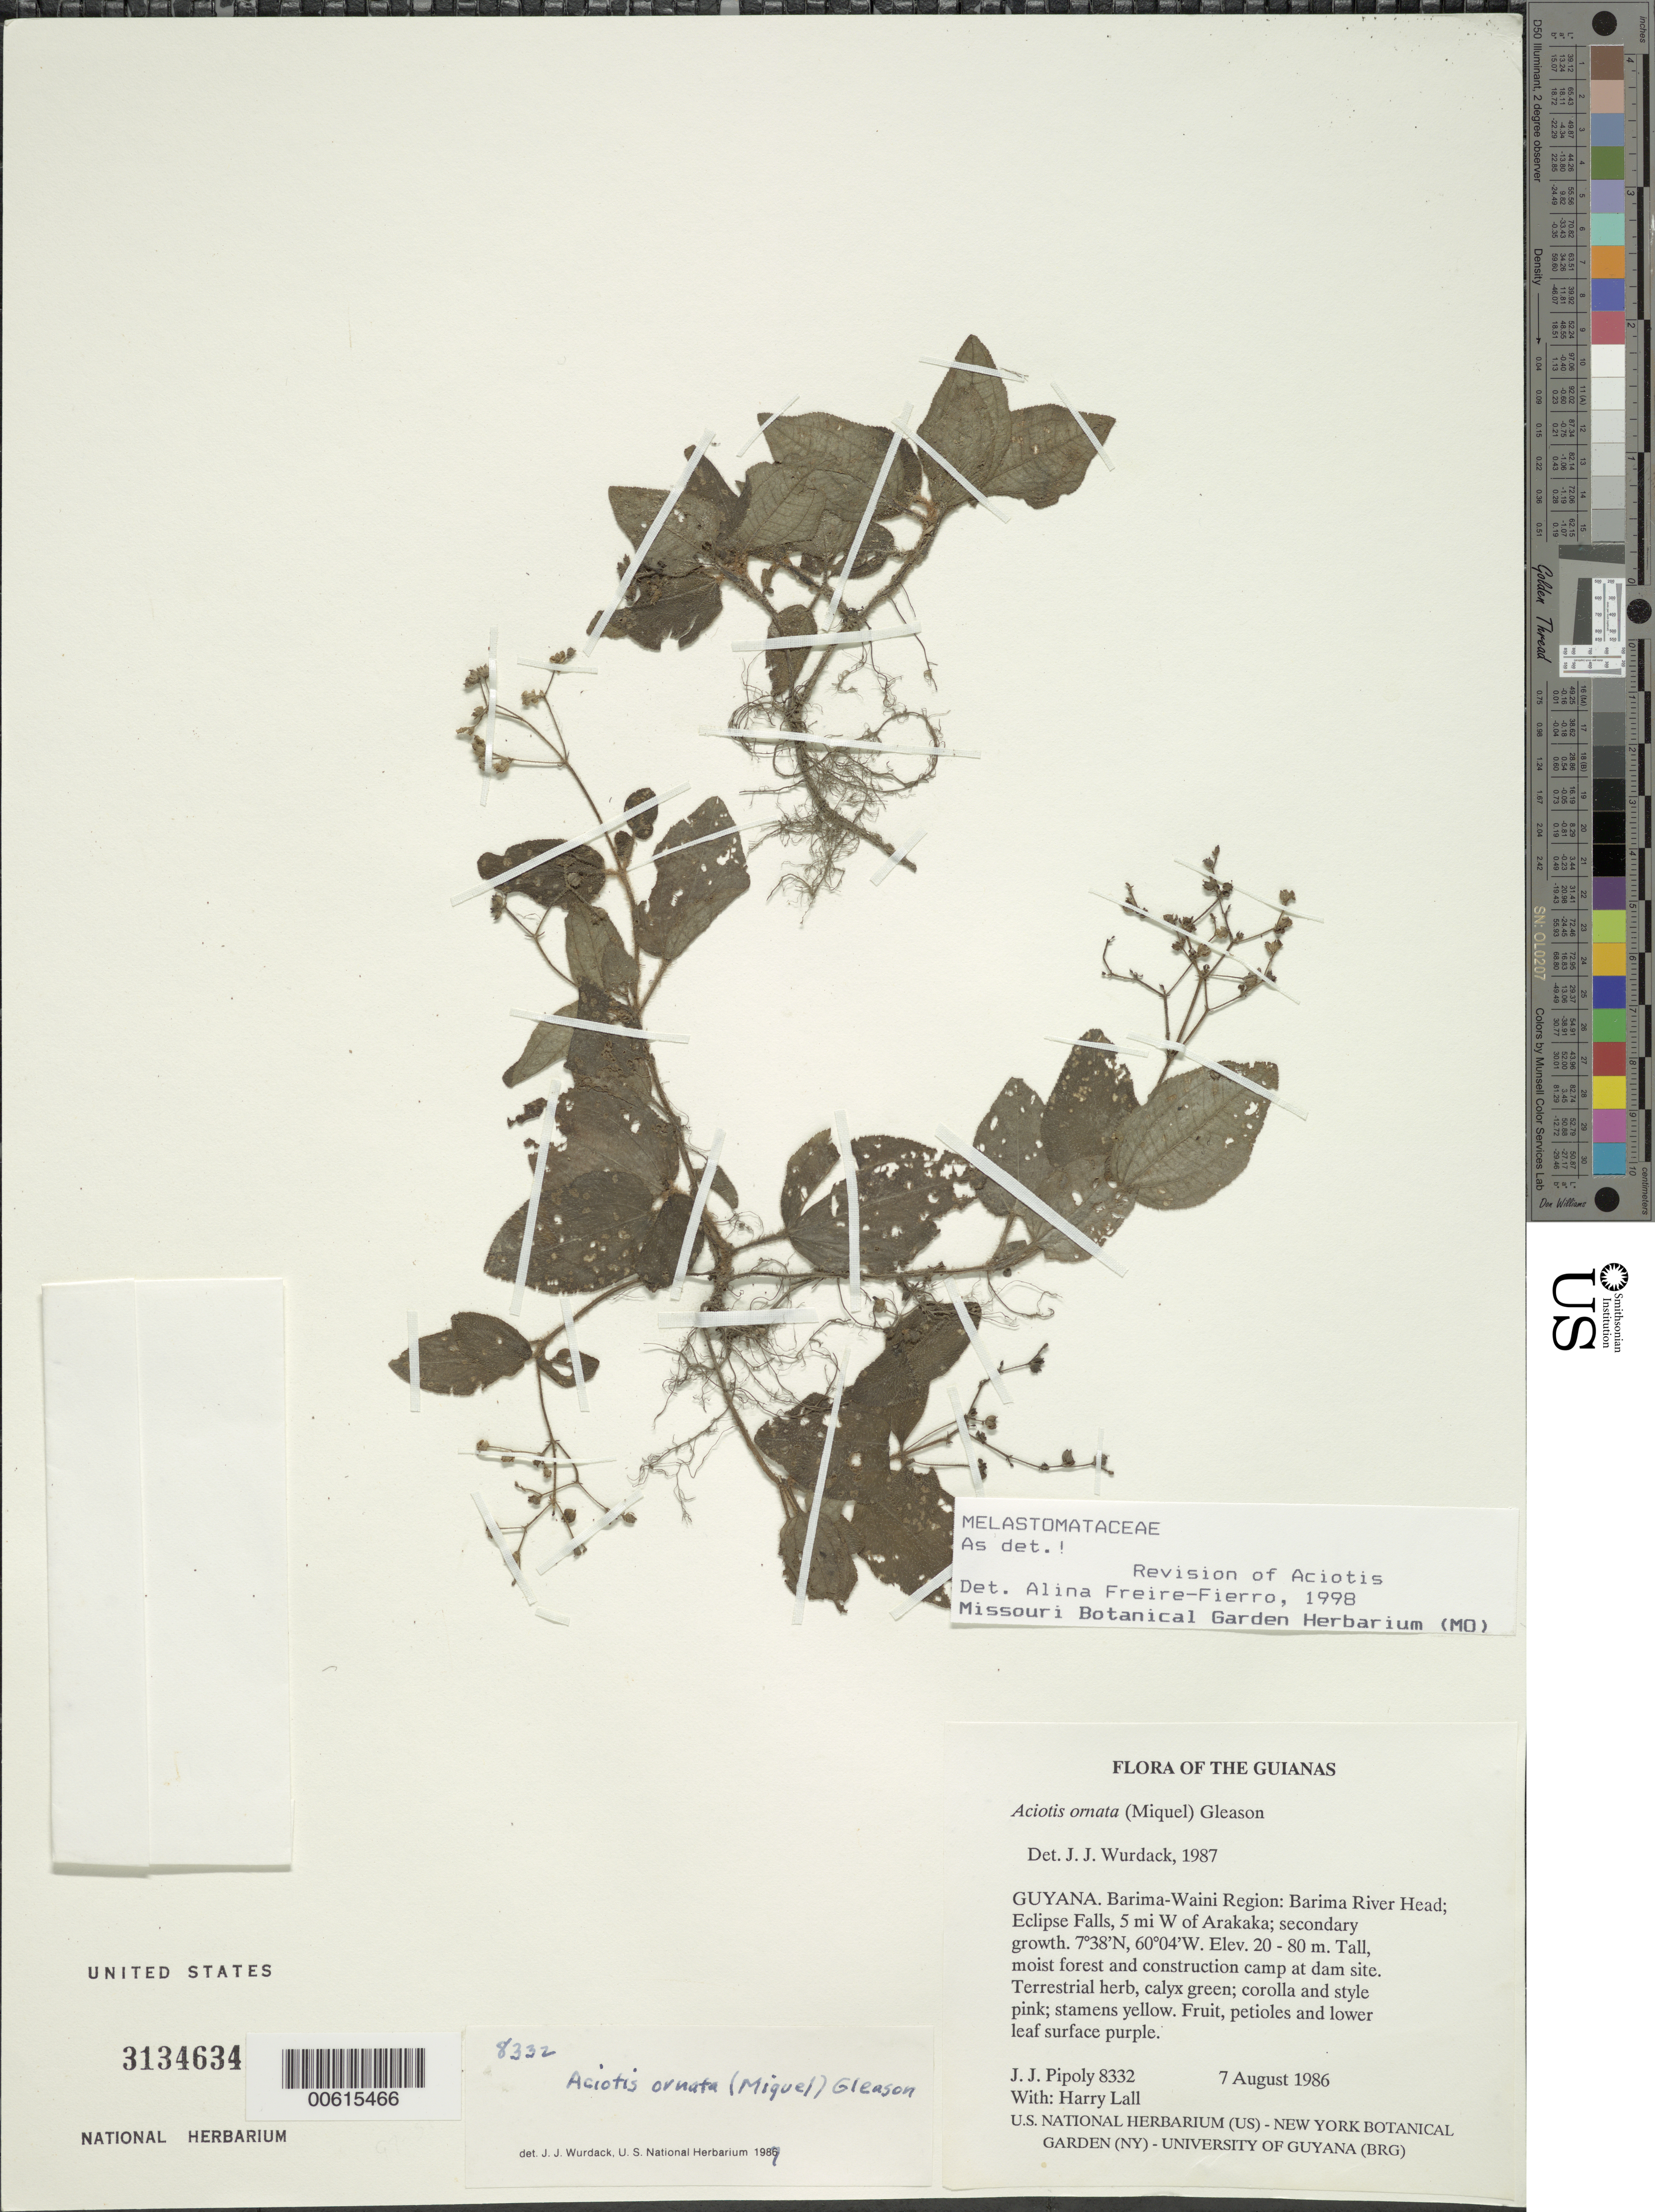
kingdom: Plantae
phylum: Tracheophyta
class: Magnoliopsida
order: Myrtales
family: Melastomataceae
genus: Aciotis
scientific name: Aciotis ornata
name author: (Miq.) Gleason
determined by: Freire-Fierro, A.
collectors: J. J. Pipoly & H. Lall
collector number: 8332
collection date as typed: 7 August 1986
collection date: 1986-08-07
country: Guyana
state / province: Barima-Waini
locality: Barima River head; Eclipse Falls, 5 mi W of Arakaka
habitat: Secondary growth, tall moist forest and construction camp at dam site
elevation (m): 20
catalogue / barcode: US 3134634